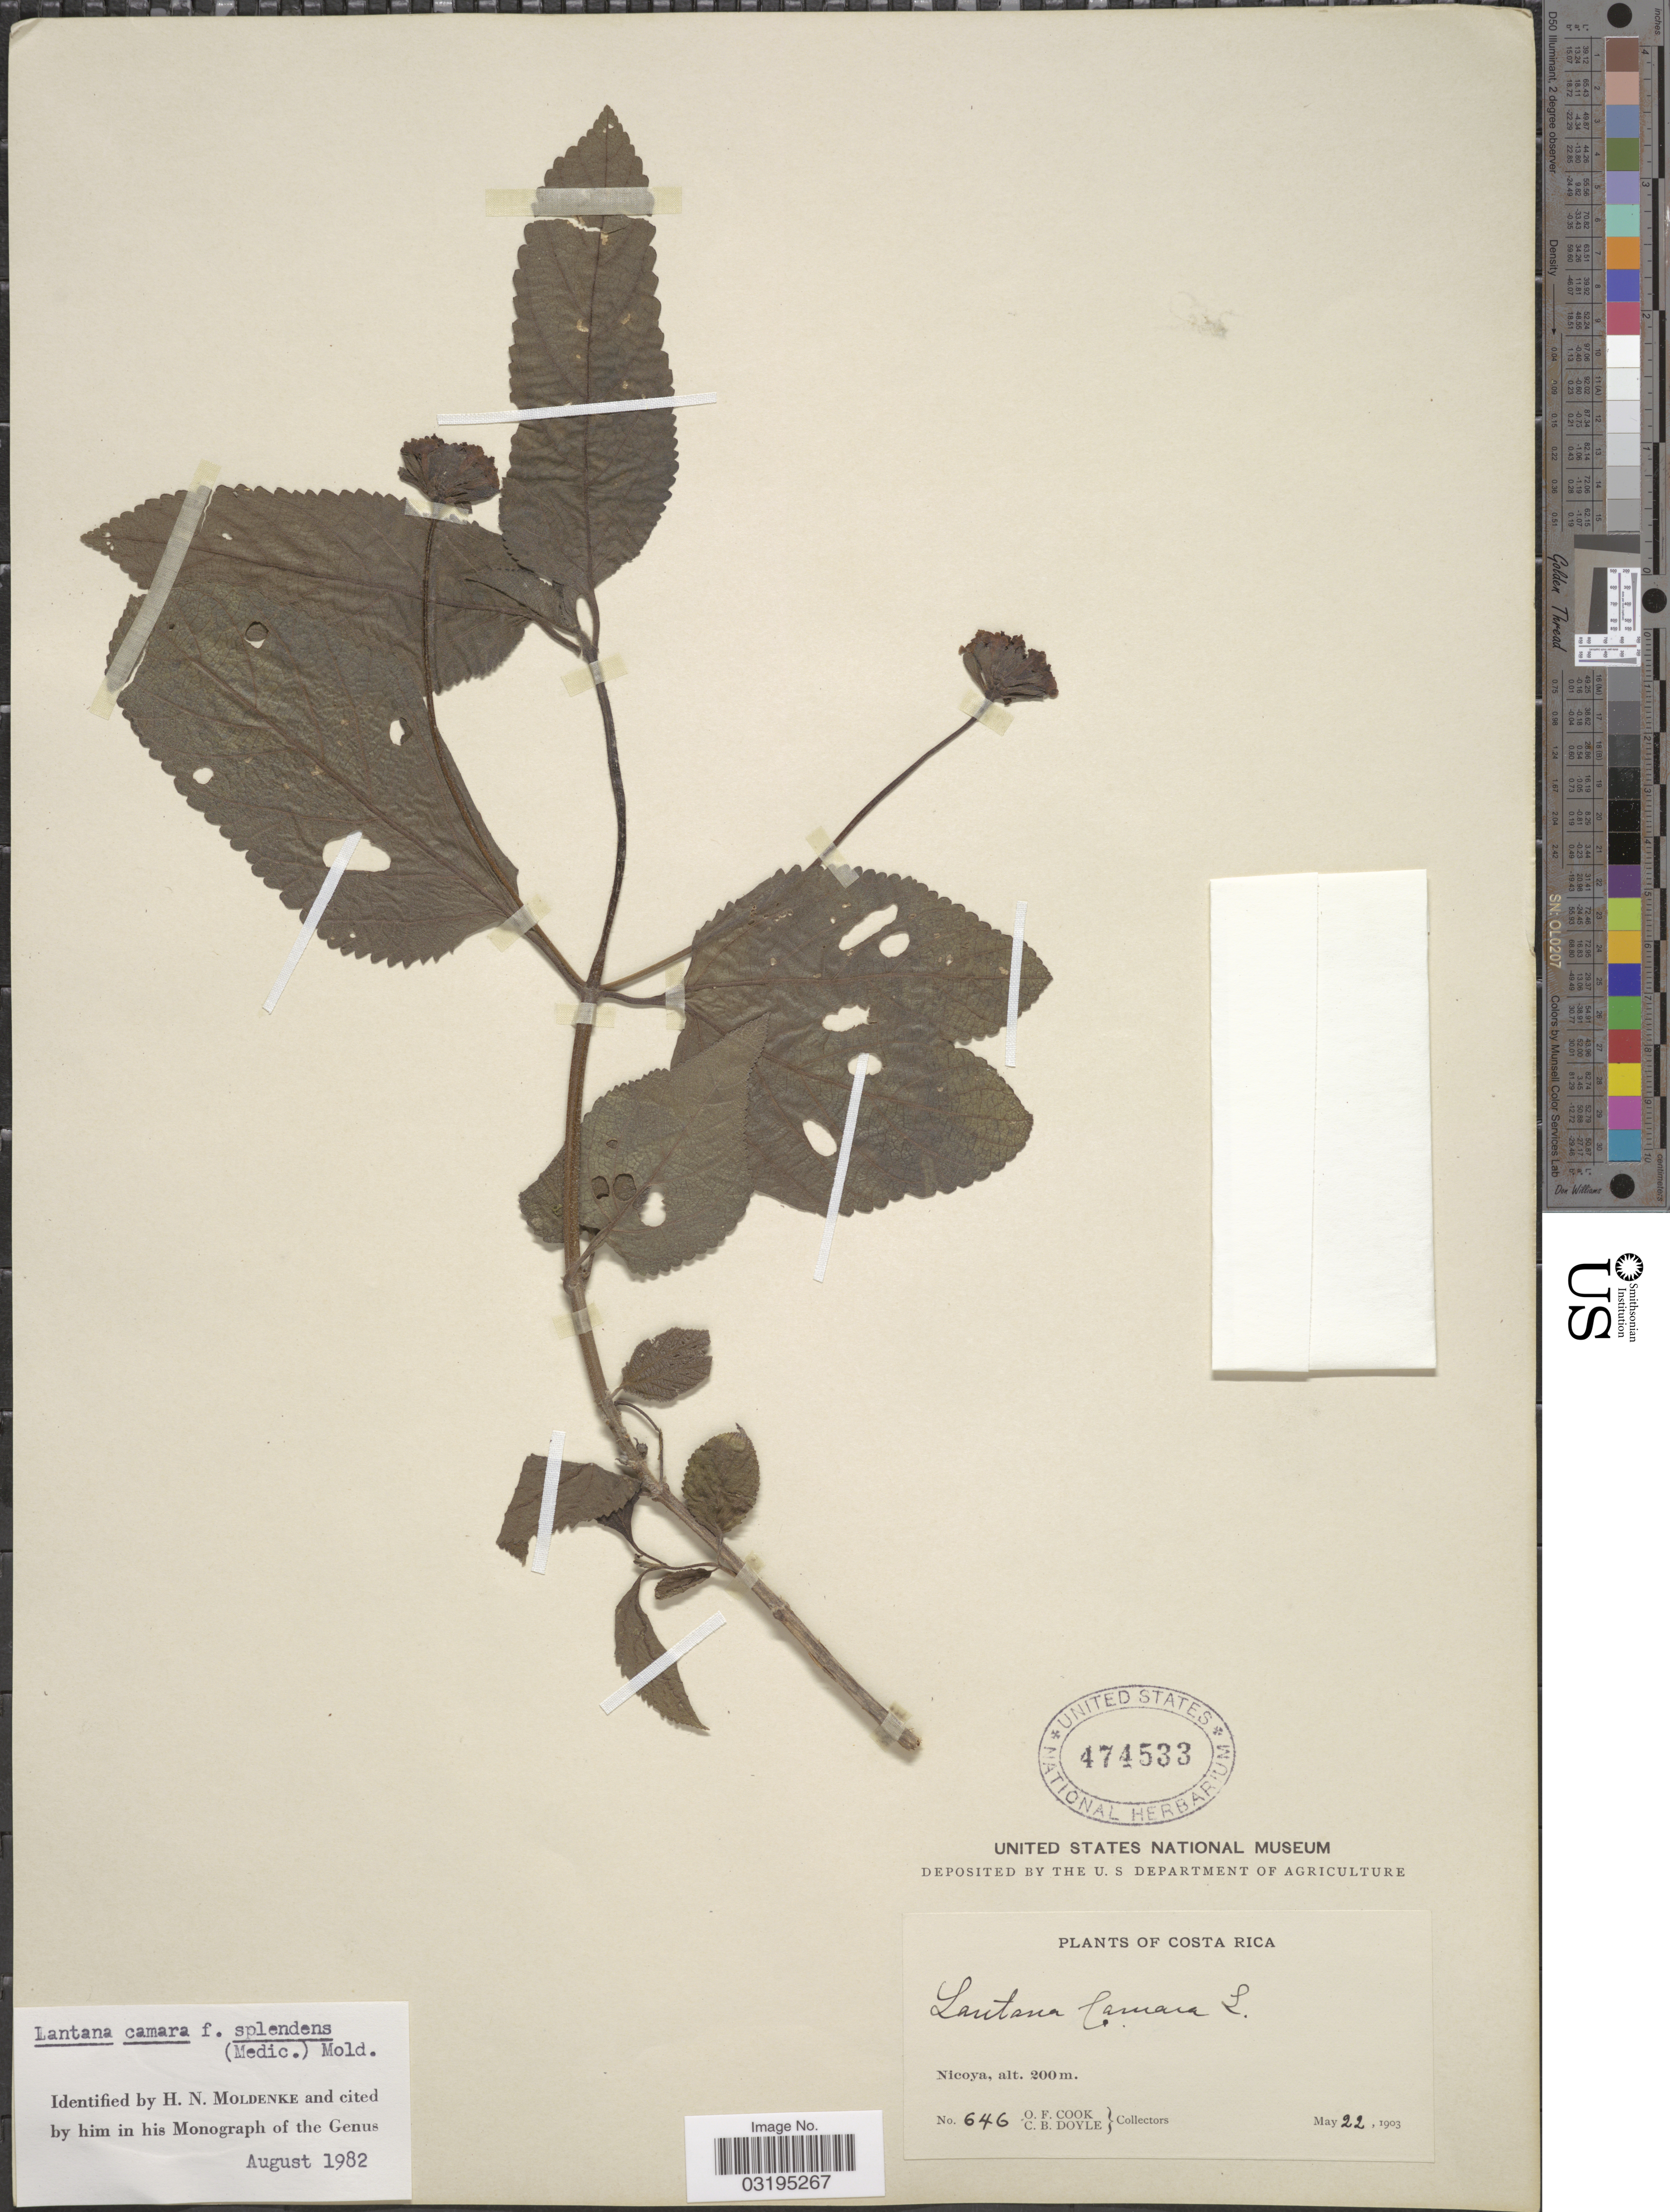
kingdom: Plantae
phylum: Tracheophyta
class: Magnoliopsida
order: Lamiales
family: Verbenaceae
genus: Lantana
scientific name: Lantana camara f. splendens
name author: (Medik.) Moldenke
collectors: O. F. Cook & C. Doyle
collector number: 646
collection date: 1903-05-22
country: Costa Rica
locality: Nicoya.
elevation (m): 200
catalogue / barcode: US 474533